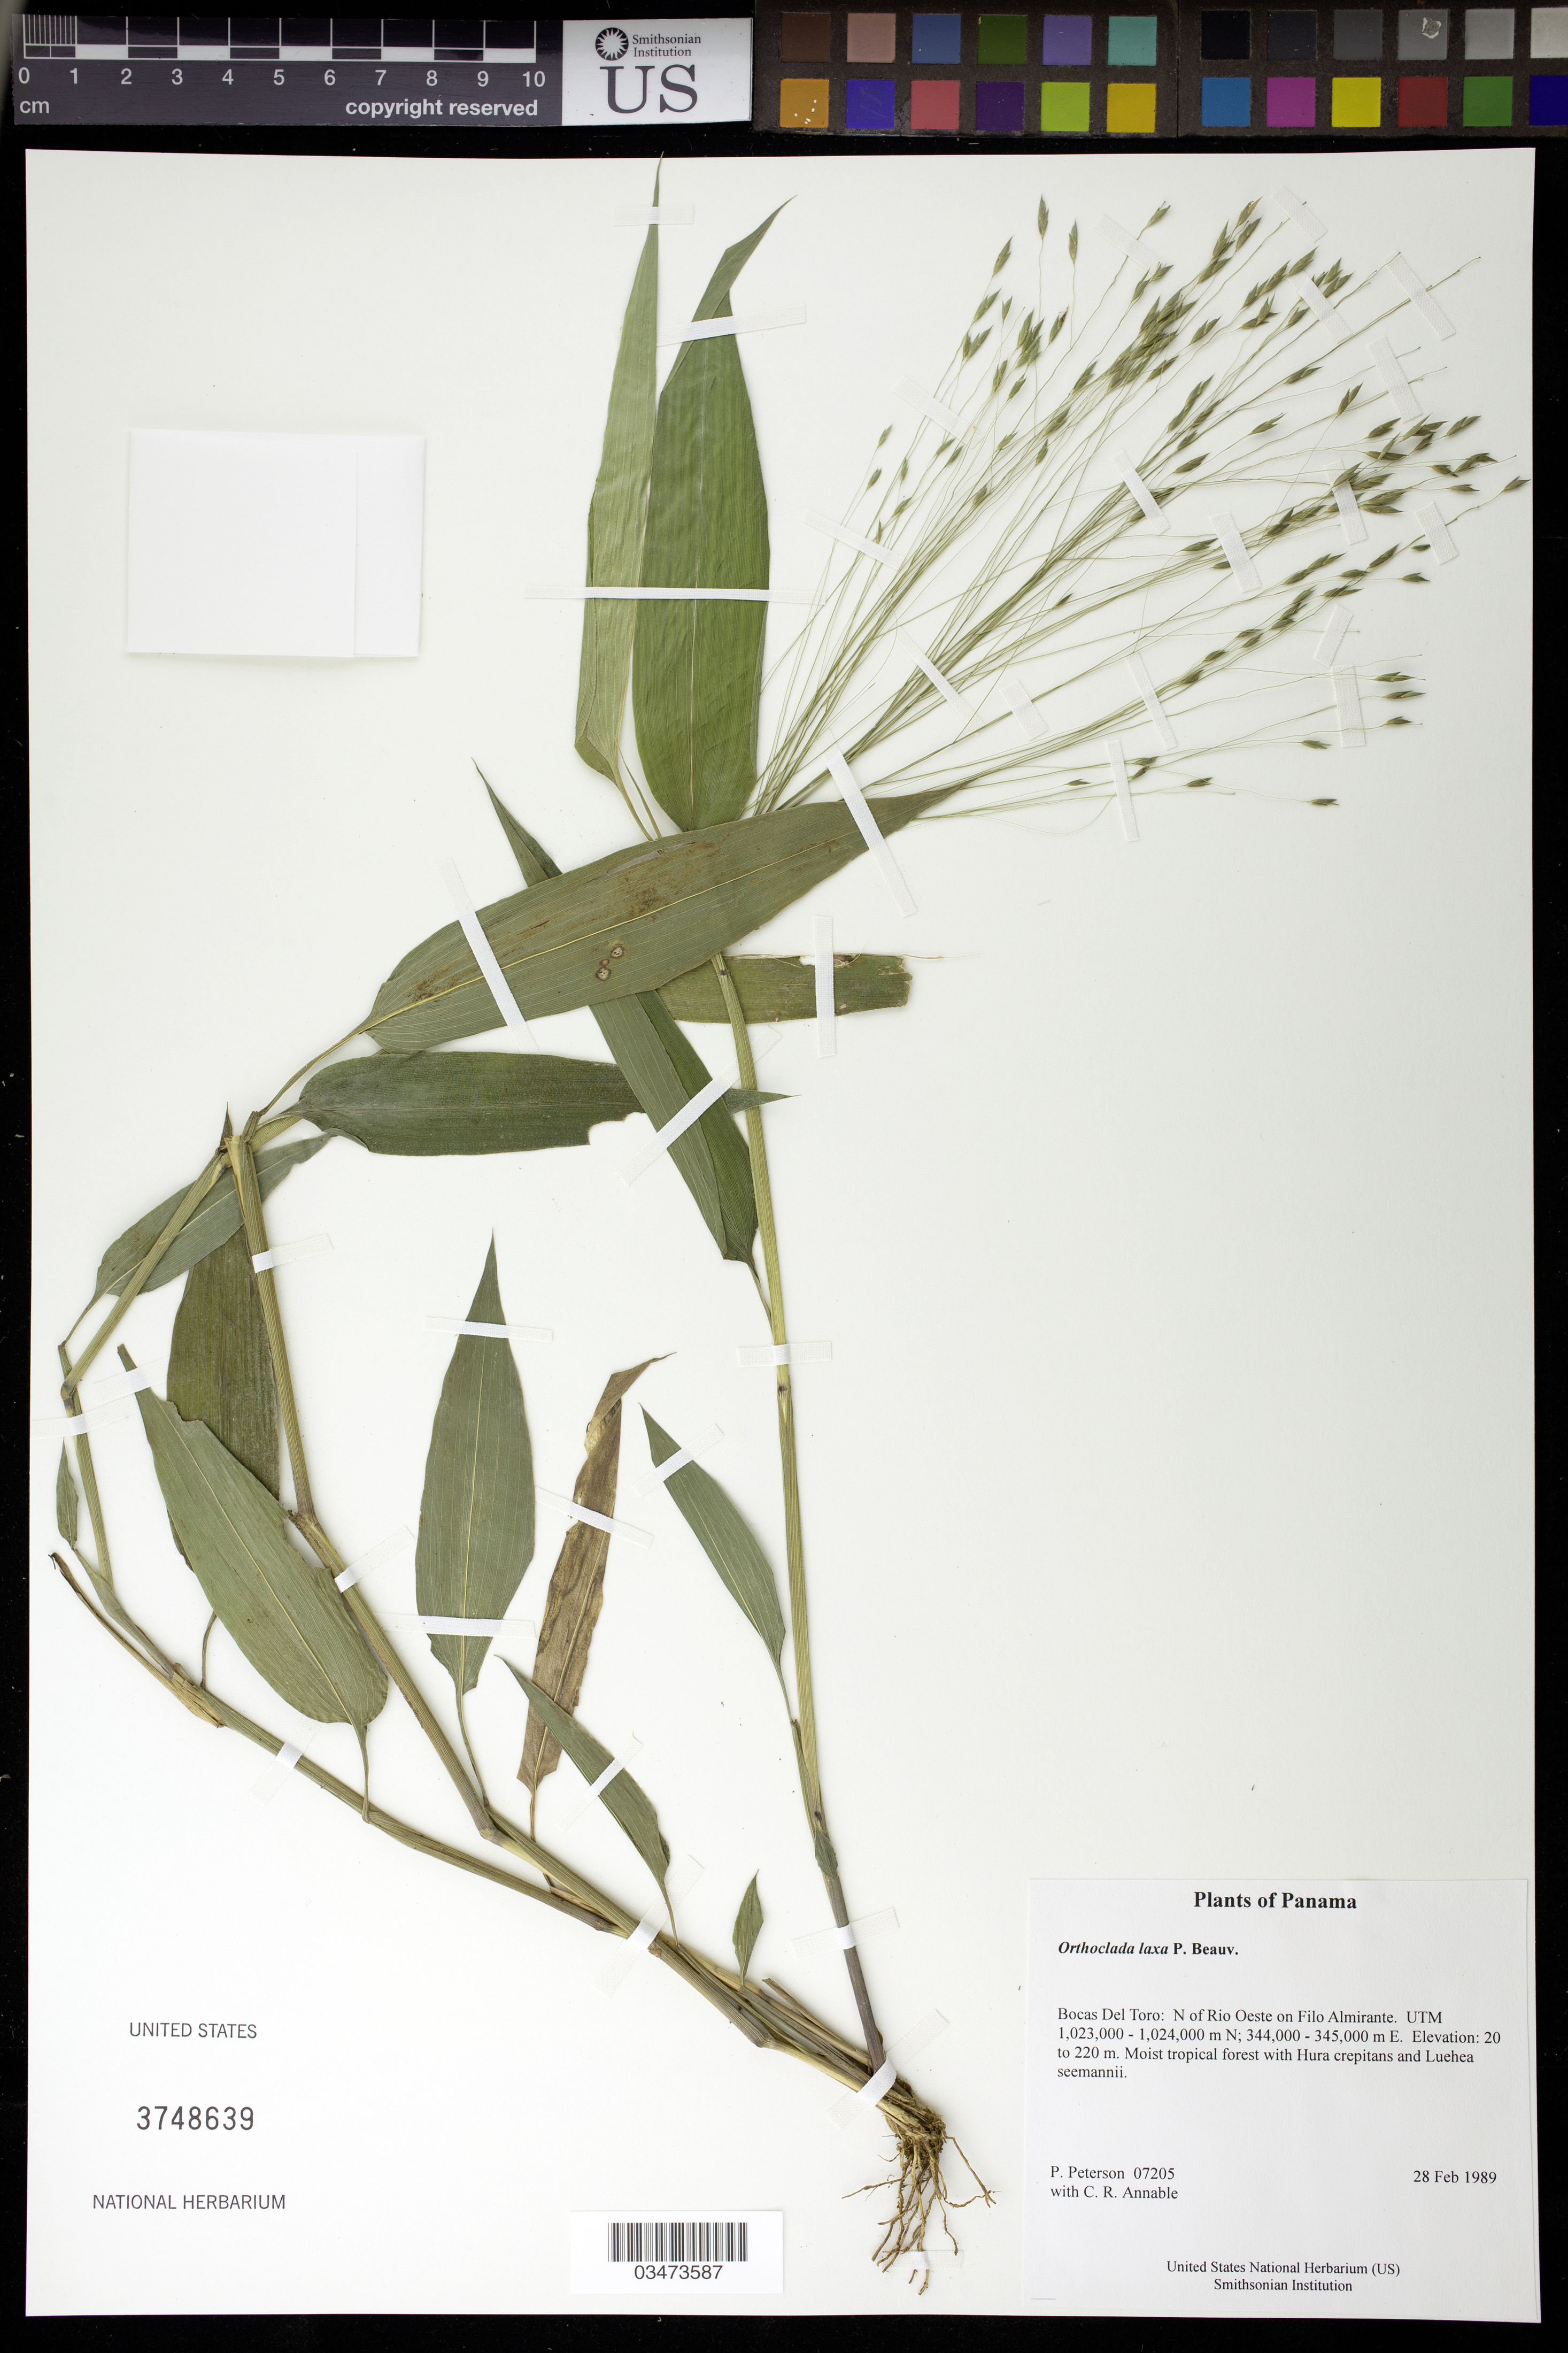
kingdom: Plantae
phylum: Tracheophyta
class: Liliopsida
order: Poales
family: Poaceae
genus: Orthoclada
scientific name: Orthoclada laxa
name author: P. Beauv.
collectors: P. M. Peterson & C. R. Annable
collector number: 07205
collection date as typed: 28 Feb 1989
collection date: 1989-02-28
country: Panama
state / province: Bocas del Toro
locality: N of Rio Oeste on Filo Almirante. UTM 1,023,000 - 1,024,000 m N; 344,000 - 345,000 m E.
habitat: Moist tropical forest with Hura crepitans and Luehea seemannii.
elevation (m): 20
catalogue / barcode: US 3748639